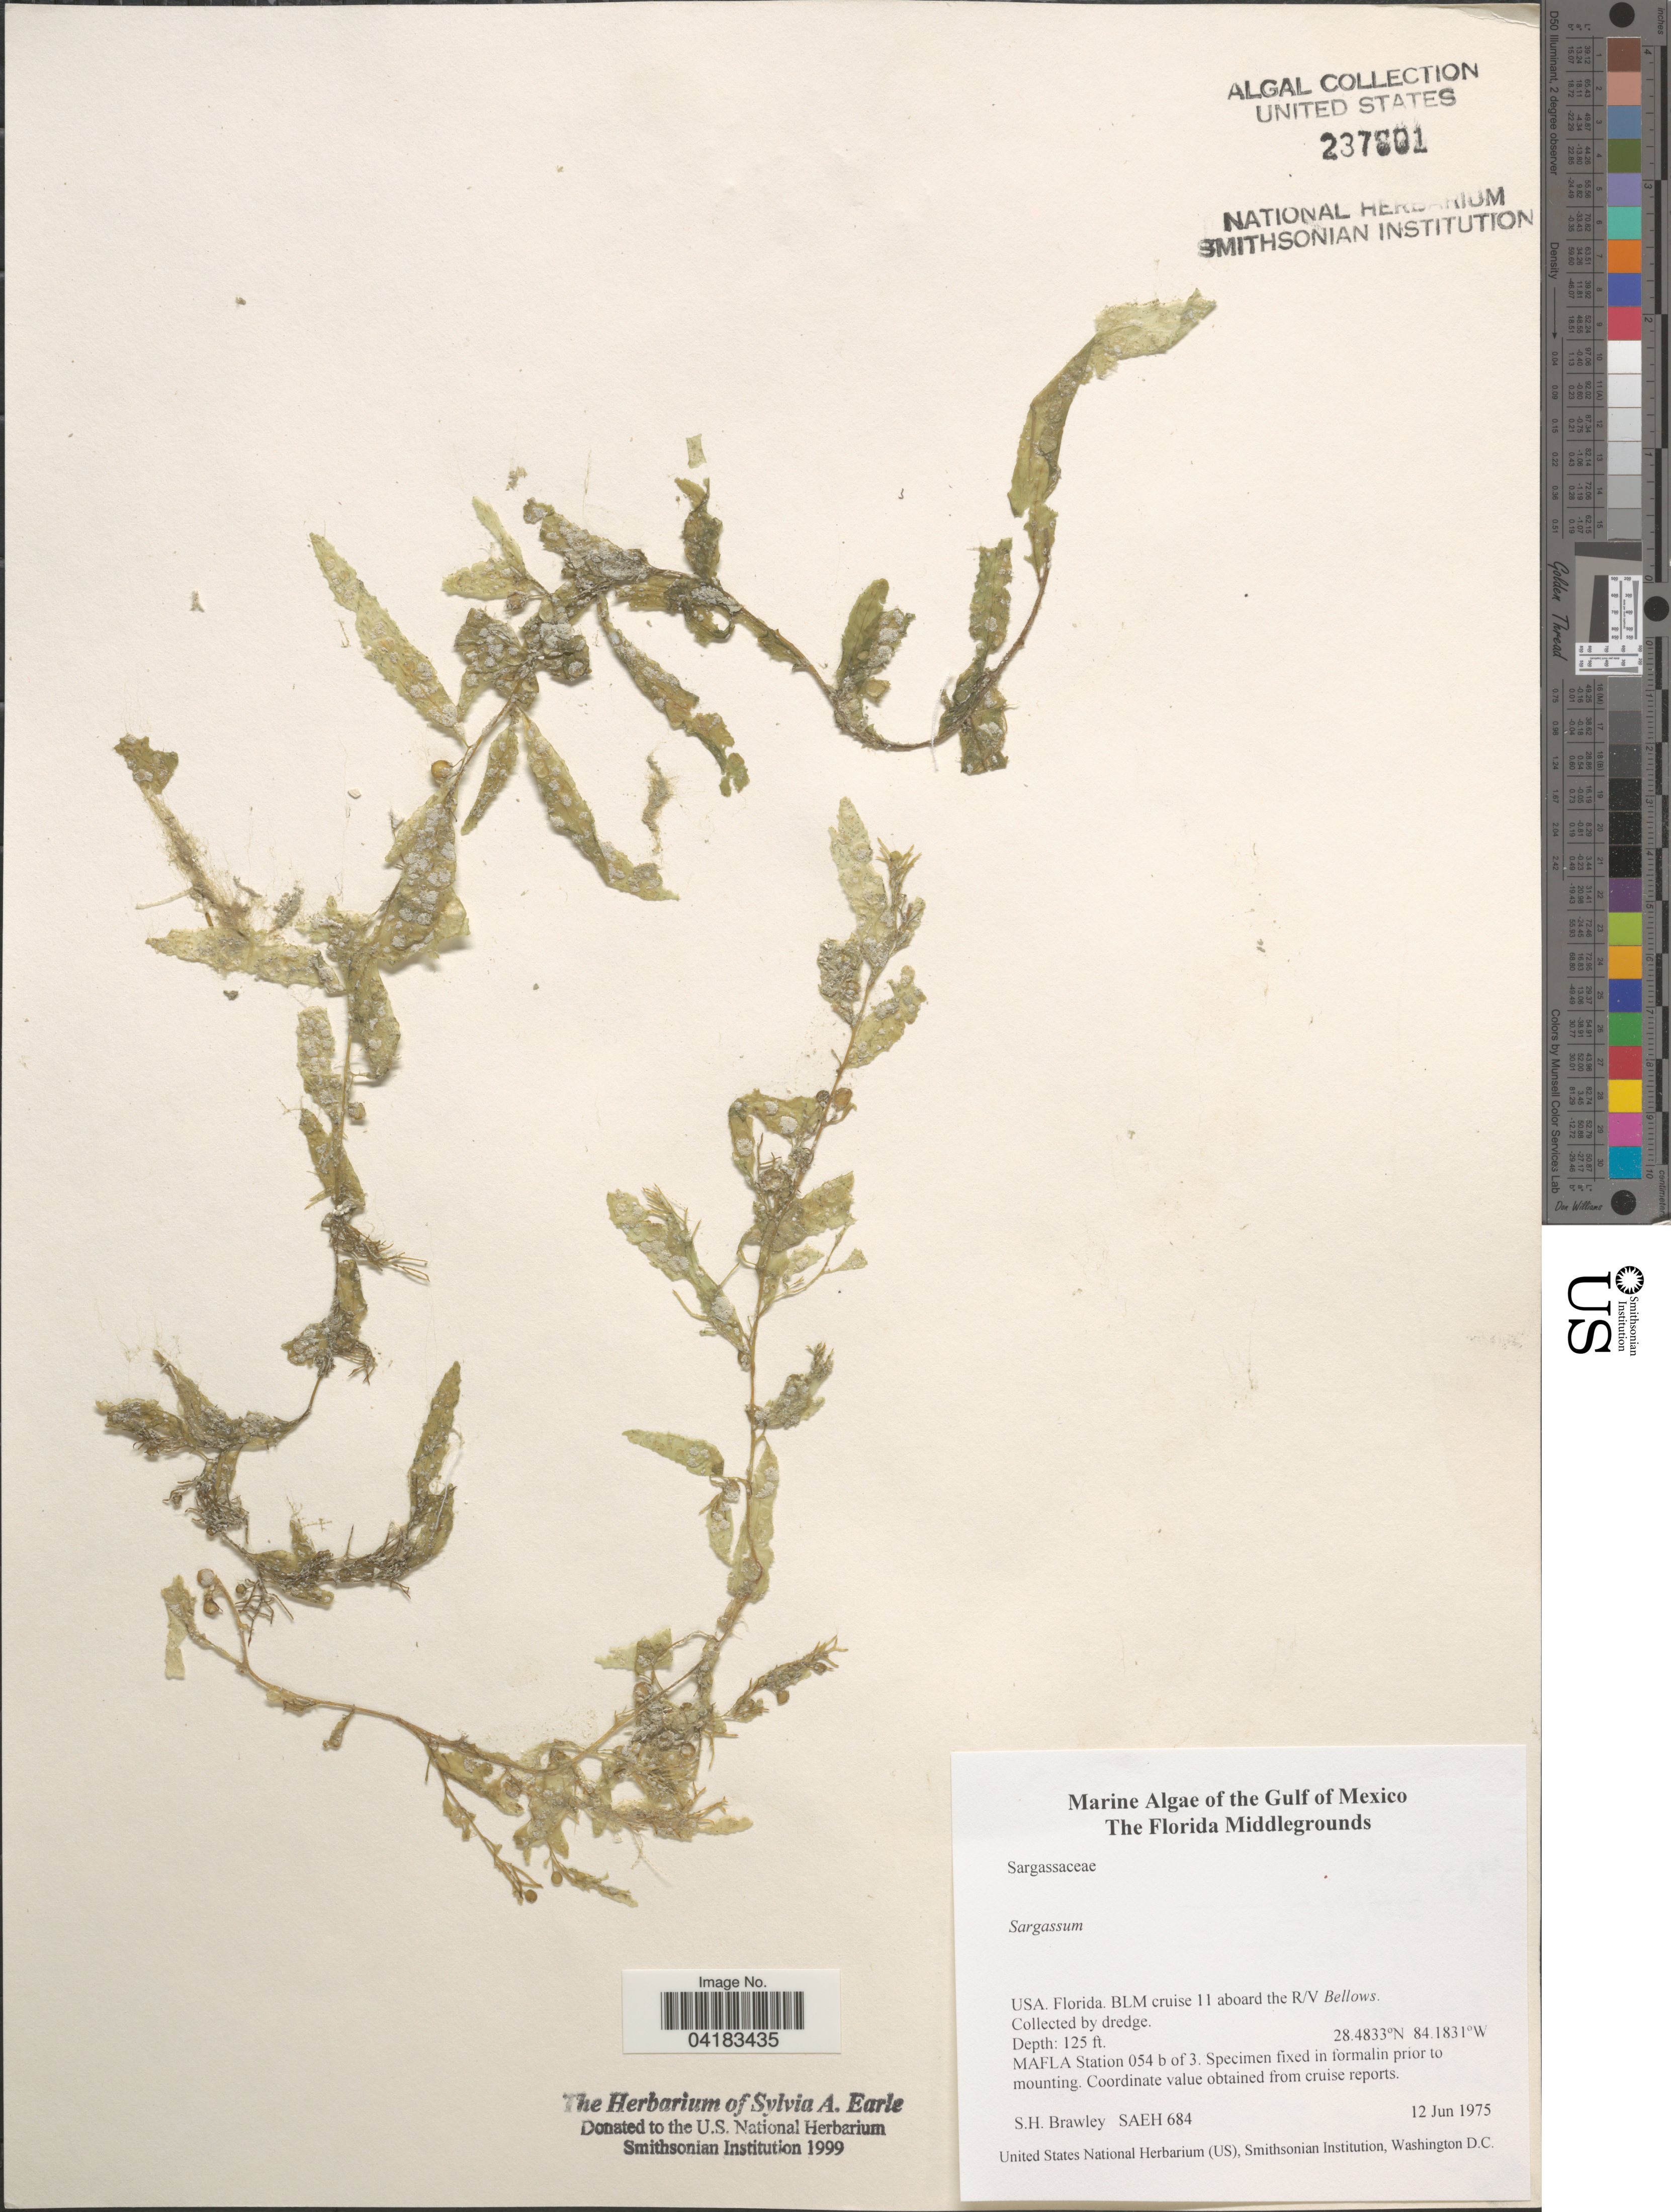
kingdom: Chromista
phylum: Ochrophyta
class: Phaeophyceae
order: Fucales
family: Sargassaceae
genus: Sargassum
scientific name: Sargassum sp.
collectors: S. Brawley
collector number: SAEH684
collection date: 1975-06-12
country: United States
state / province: Florida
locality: The Gulf of Mexico. The Florida Middlegrounds. BLM Cruise 11 aboard the R/V Bellows. MAFLA Station 054 b of 3.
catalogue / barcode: US 237801